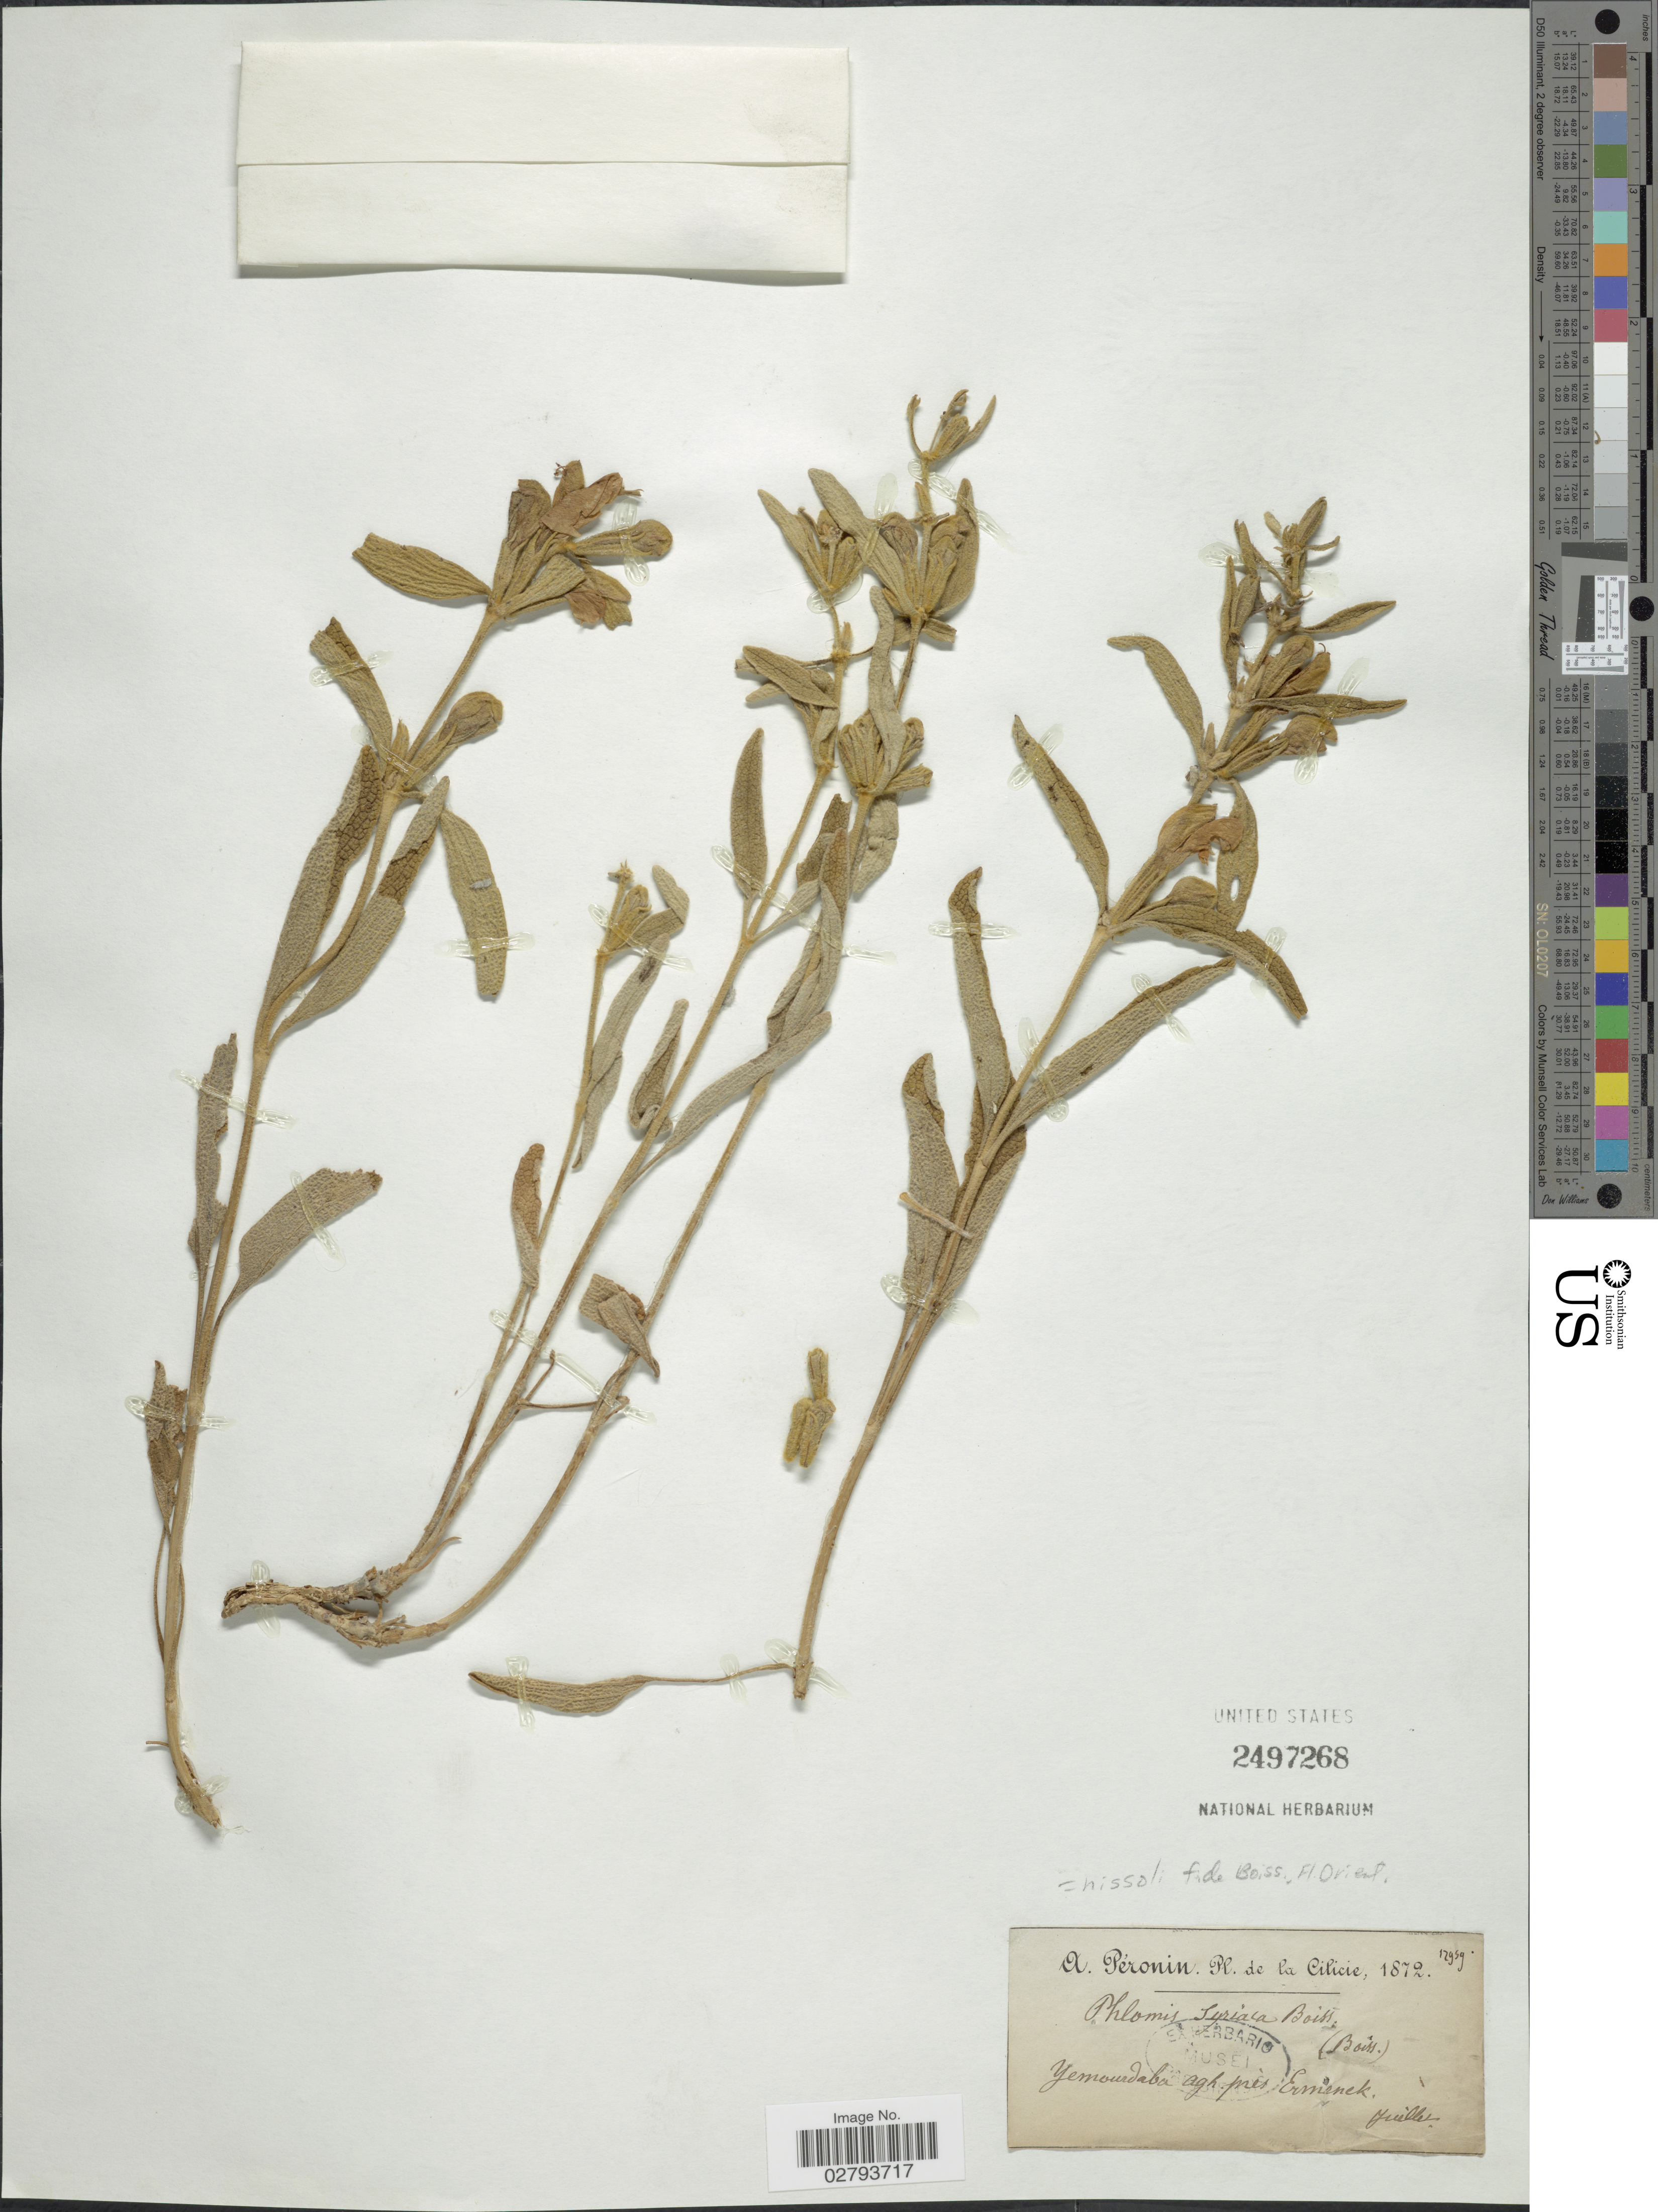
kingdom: Plantae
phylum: Tracheophyta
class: Magnoliopsida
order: Lamiales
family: Lamiaceae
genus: Phlomis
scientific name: Phlomis nissolii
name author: L.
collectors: A. Péronin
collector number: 12939*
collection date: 1872-07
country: Turkey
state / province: Karaman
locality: Cilicie, Yemourdaba agh. près Ermenek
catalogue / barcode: US 2497268